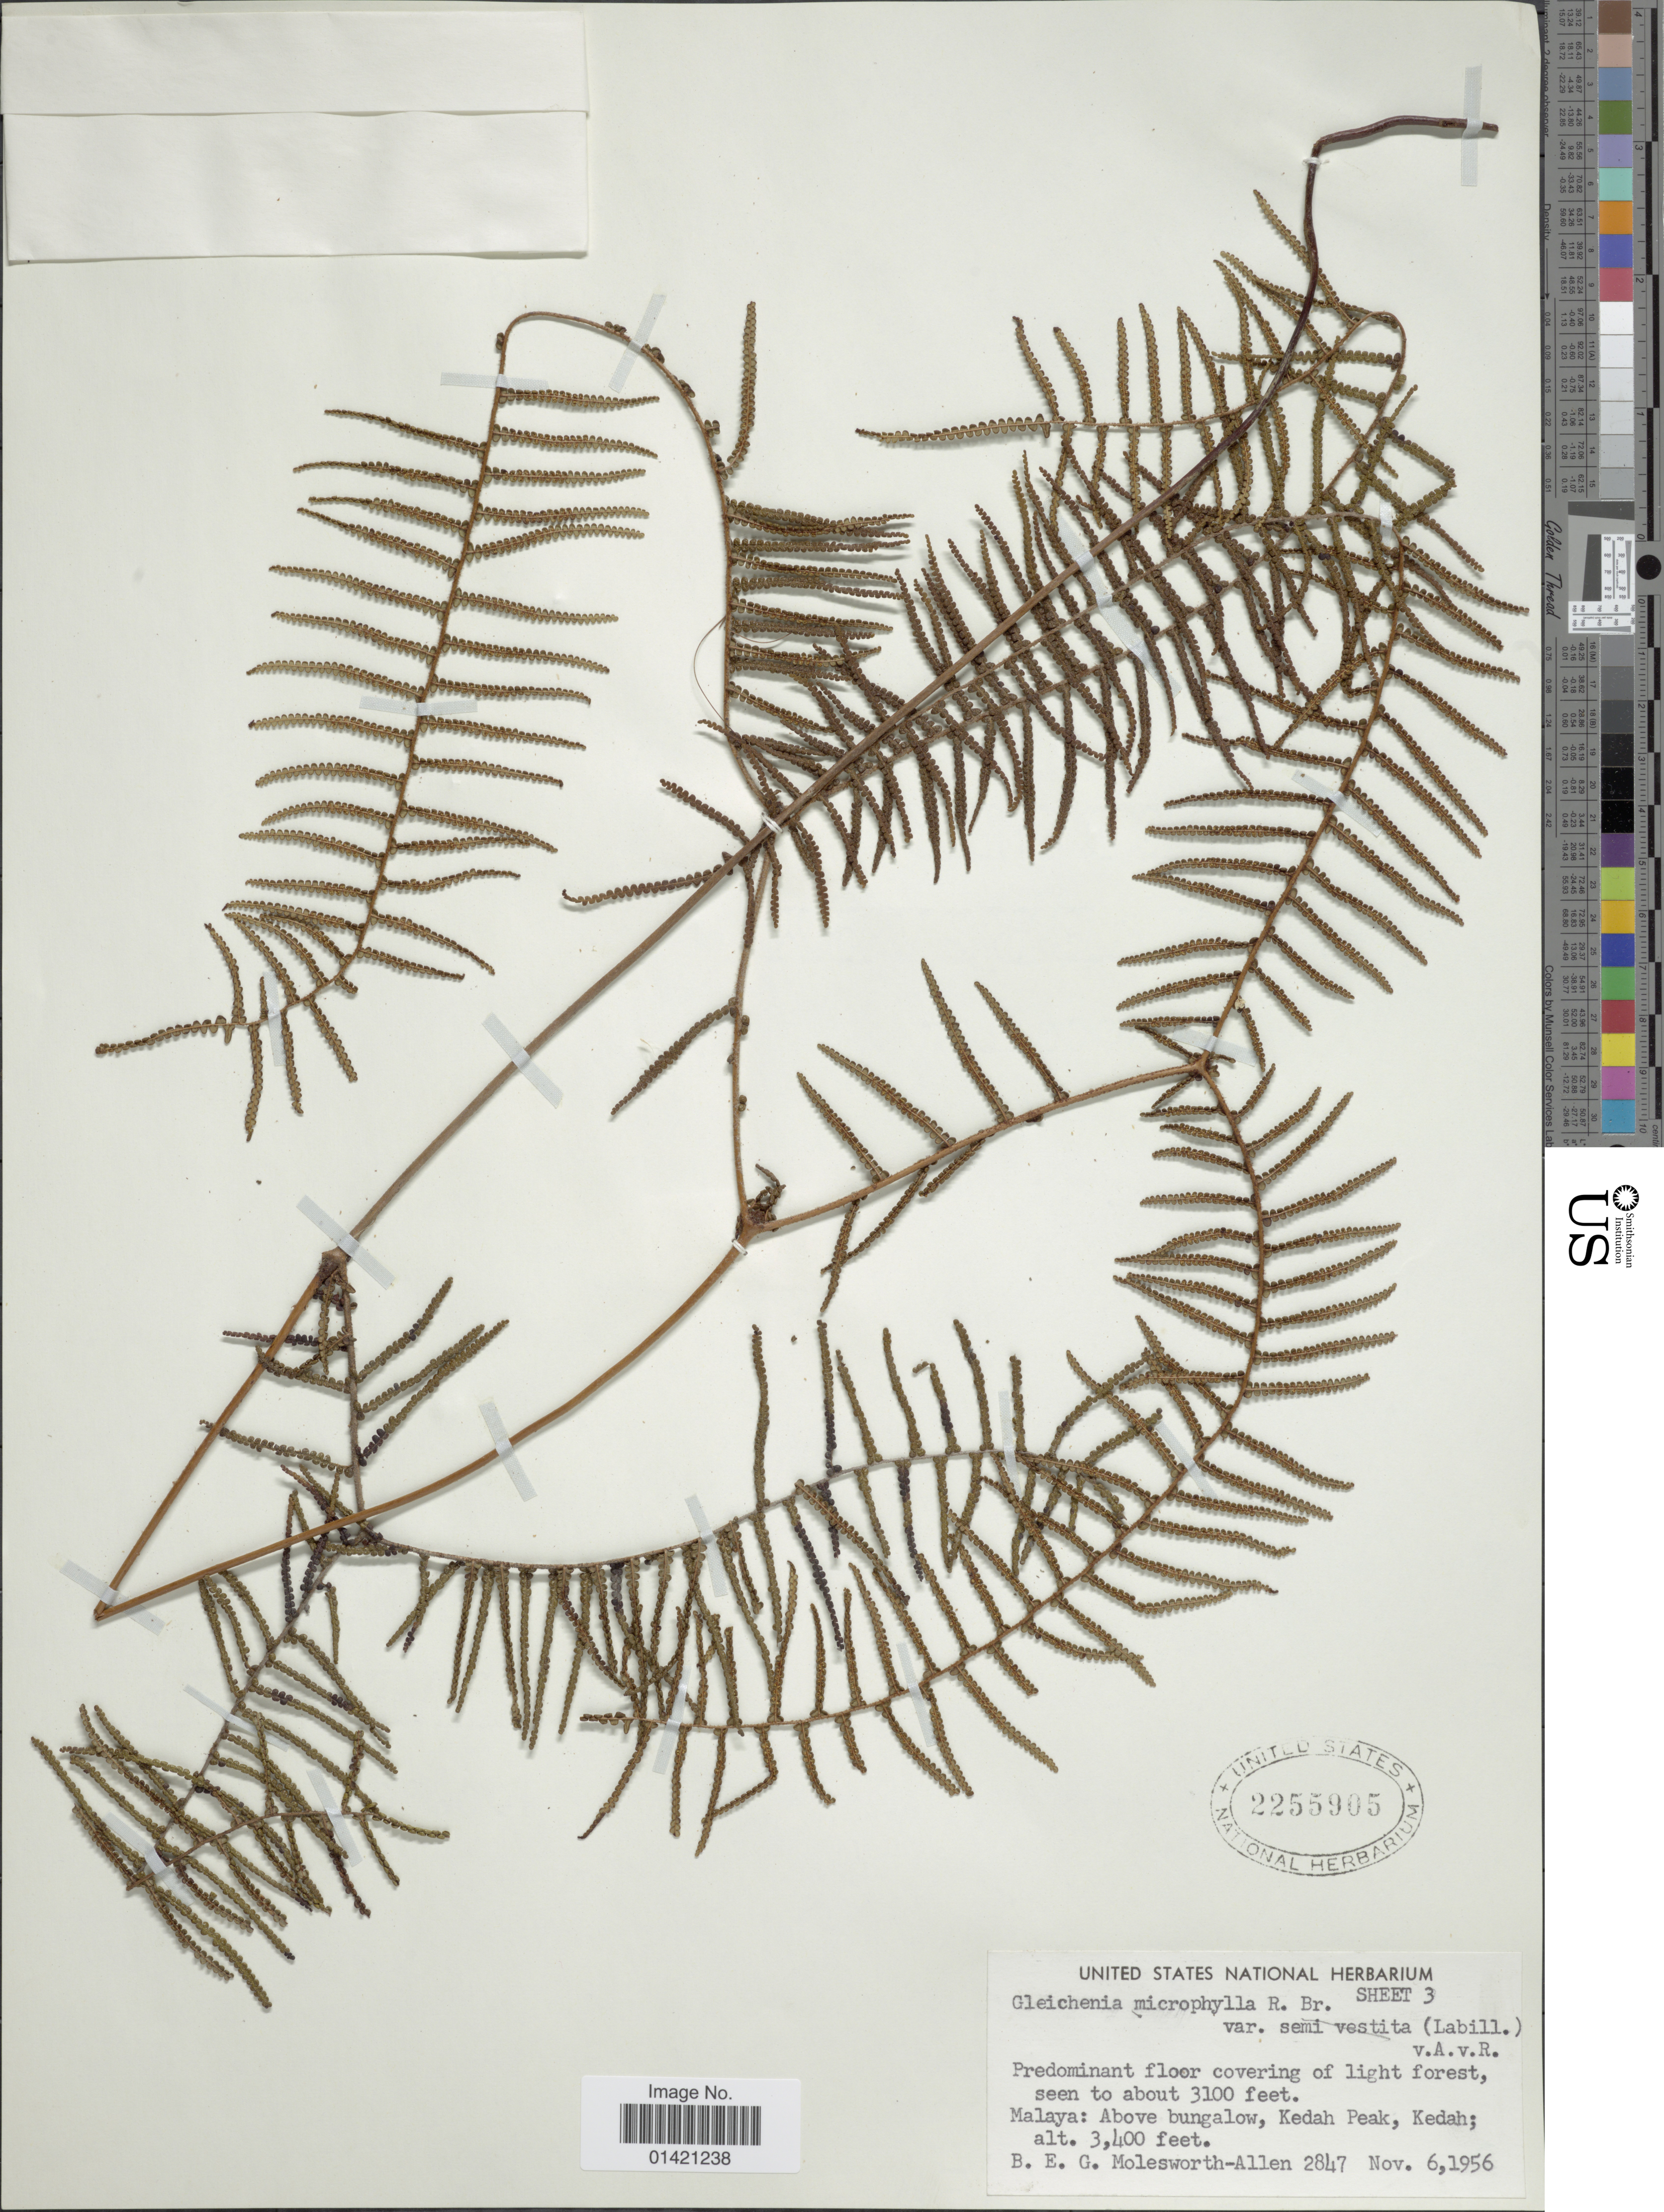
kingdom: Plantae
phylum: Tracheophyta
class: Polypodiopsida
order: Gleicheniales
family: Gleicheniaceae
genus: Gleichenia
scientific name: Gleichenia microphylla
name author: R. Br.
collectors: B. E. G. Molesworth-Allen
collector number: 2847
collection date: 1956-11-06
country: Malaysia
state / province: Kedah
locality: Malaya: Above bungalow, Kedah Peak.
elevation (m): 1036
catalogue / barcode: US 2255905